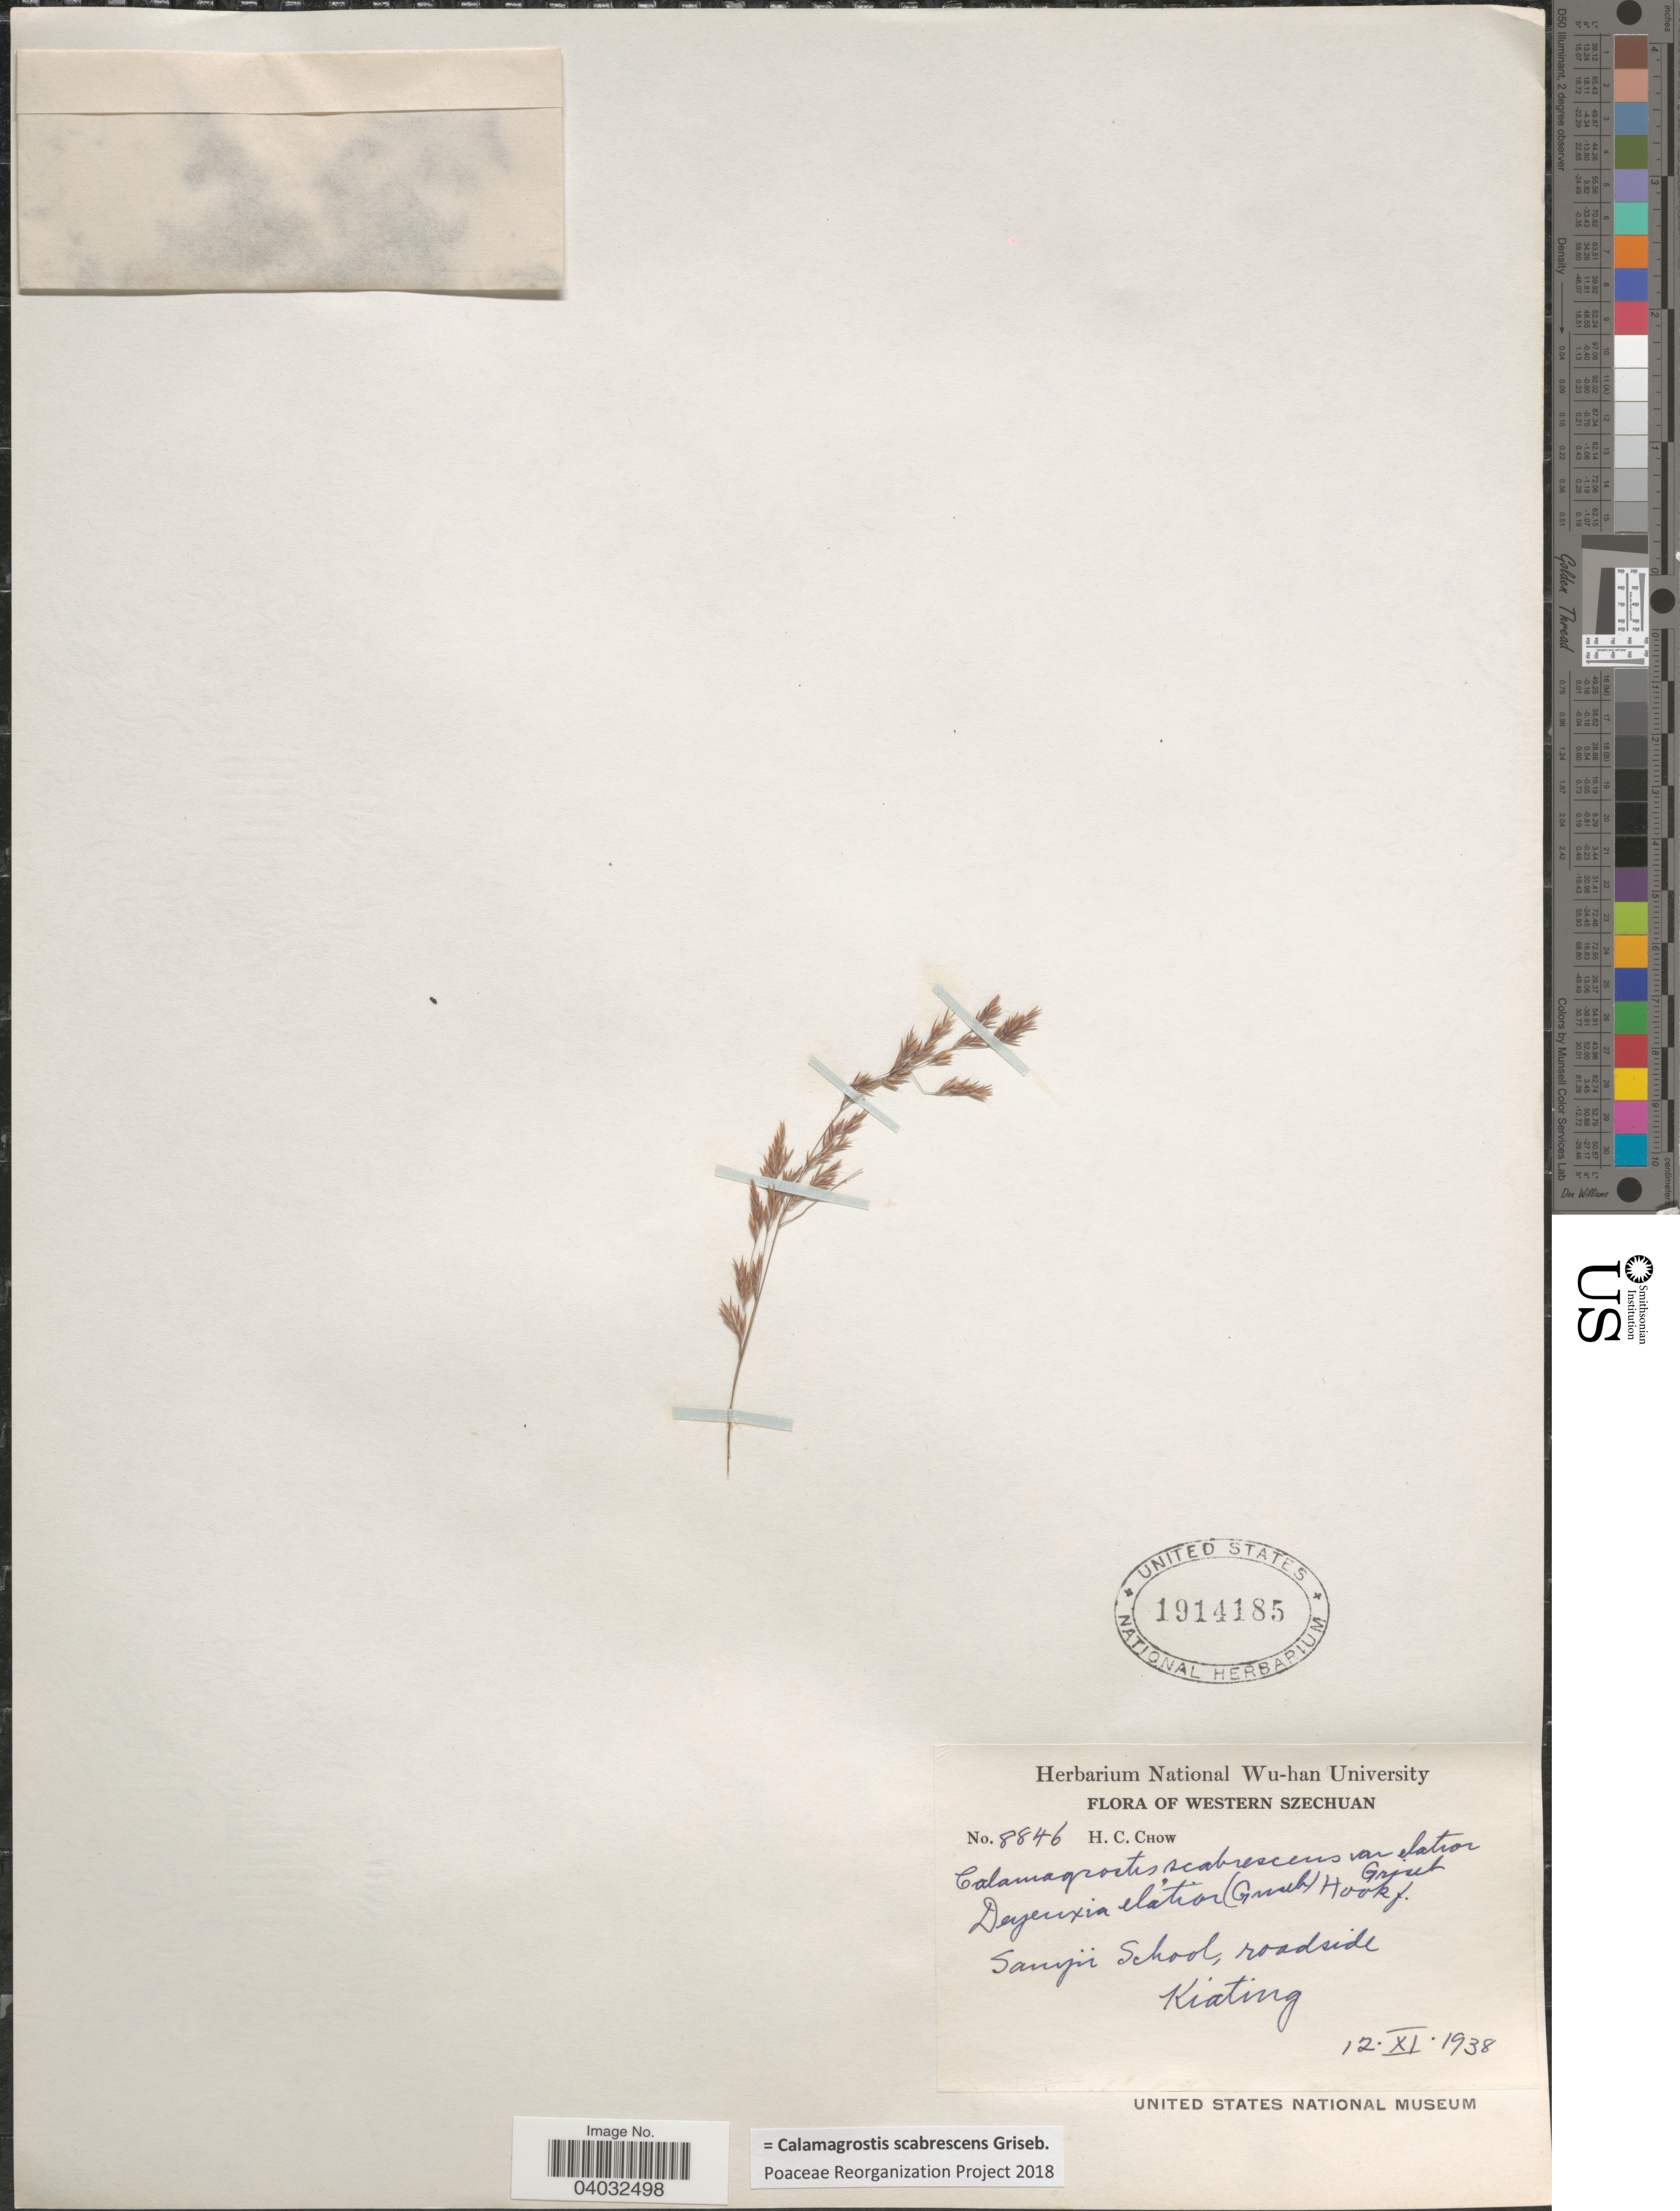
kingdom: Plantae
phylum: Tracheophyta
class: Liliopsida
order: Poales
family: Poaceae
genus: Calamagrostis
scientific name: Calamagrostis scabrescens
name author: Griseb.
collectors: H. Chow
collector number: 8846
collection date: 1938-11-12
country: China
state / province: Sichuan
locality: Western Szechuan. Samjü School, roadside Kiating.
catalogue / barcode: US 1914185